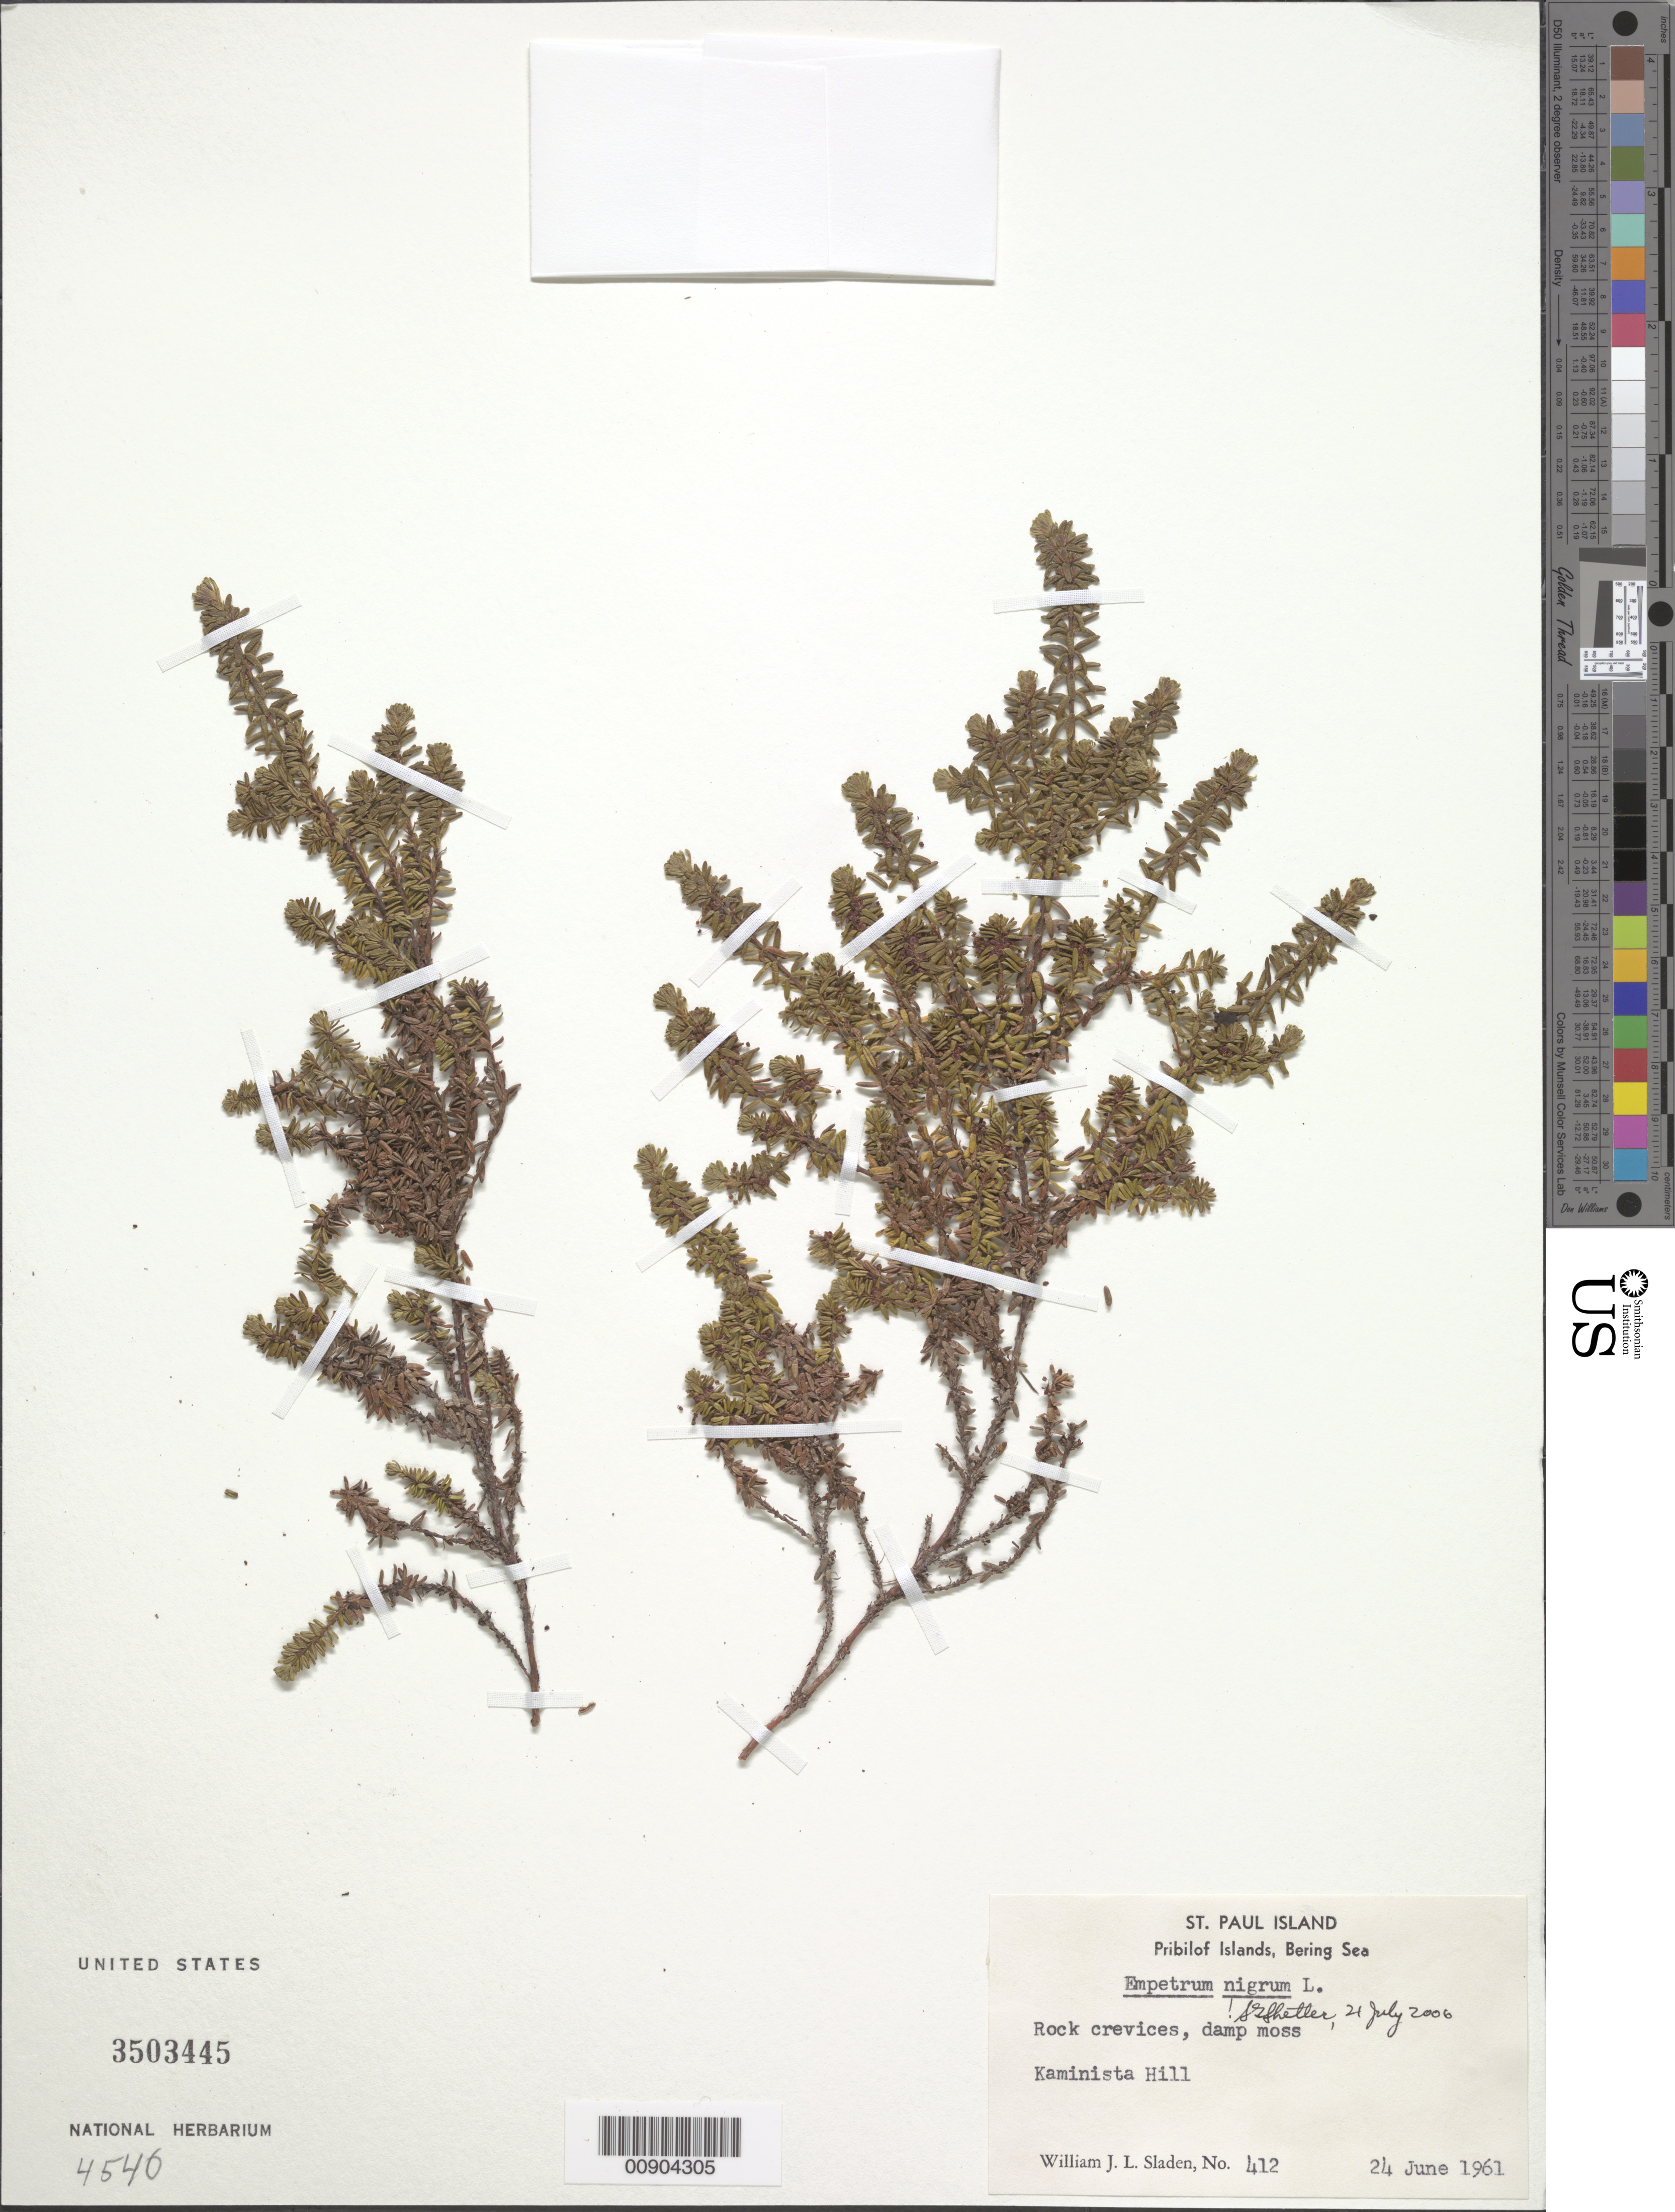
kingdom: Plantae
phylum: Tracheophyta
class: Magnoliopsida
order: Ericales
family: Ericaceae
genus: Empetrum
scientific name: Empetrum nigrum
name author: L.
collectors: W. Sladen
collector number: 412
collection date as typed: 24 Jun 1961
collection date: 1961-06-24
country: United States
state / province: Alaska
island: St. Paul Island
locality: Kaminista Hill., Bering Sea, Pribilof Islands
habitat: Rock crevices, damp moss.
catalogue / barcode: US 3503445